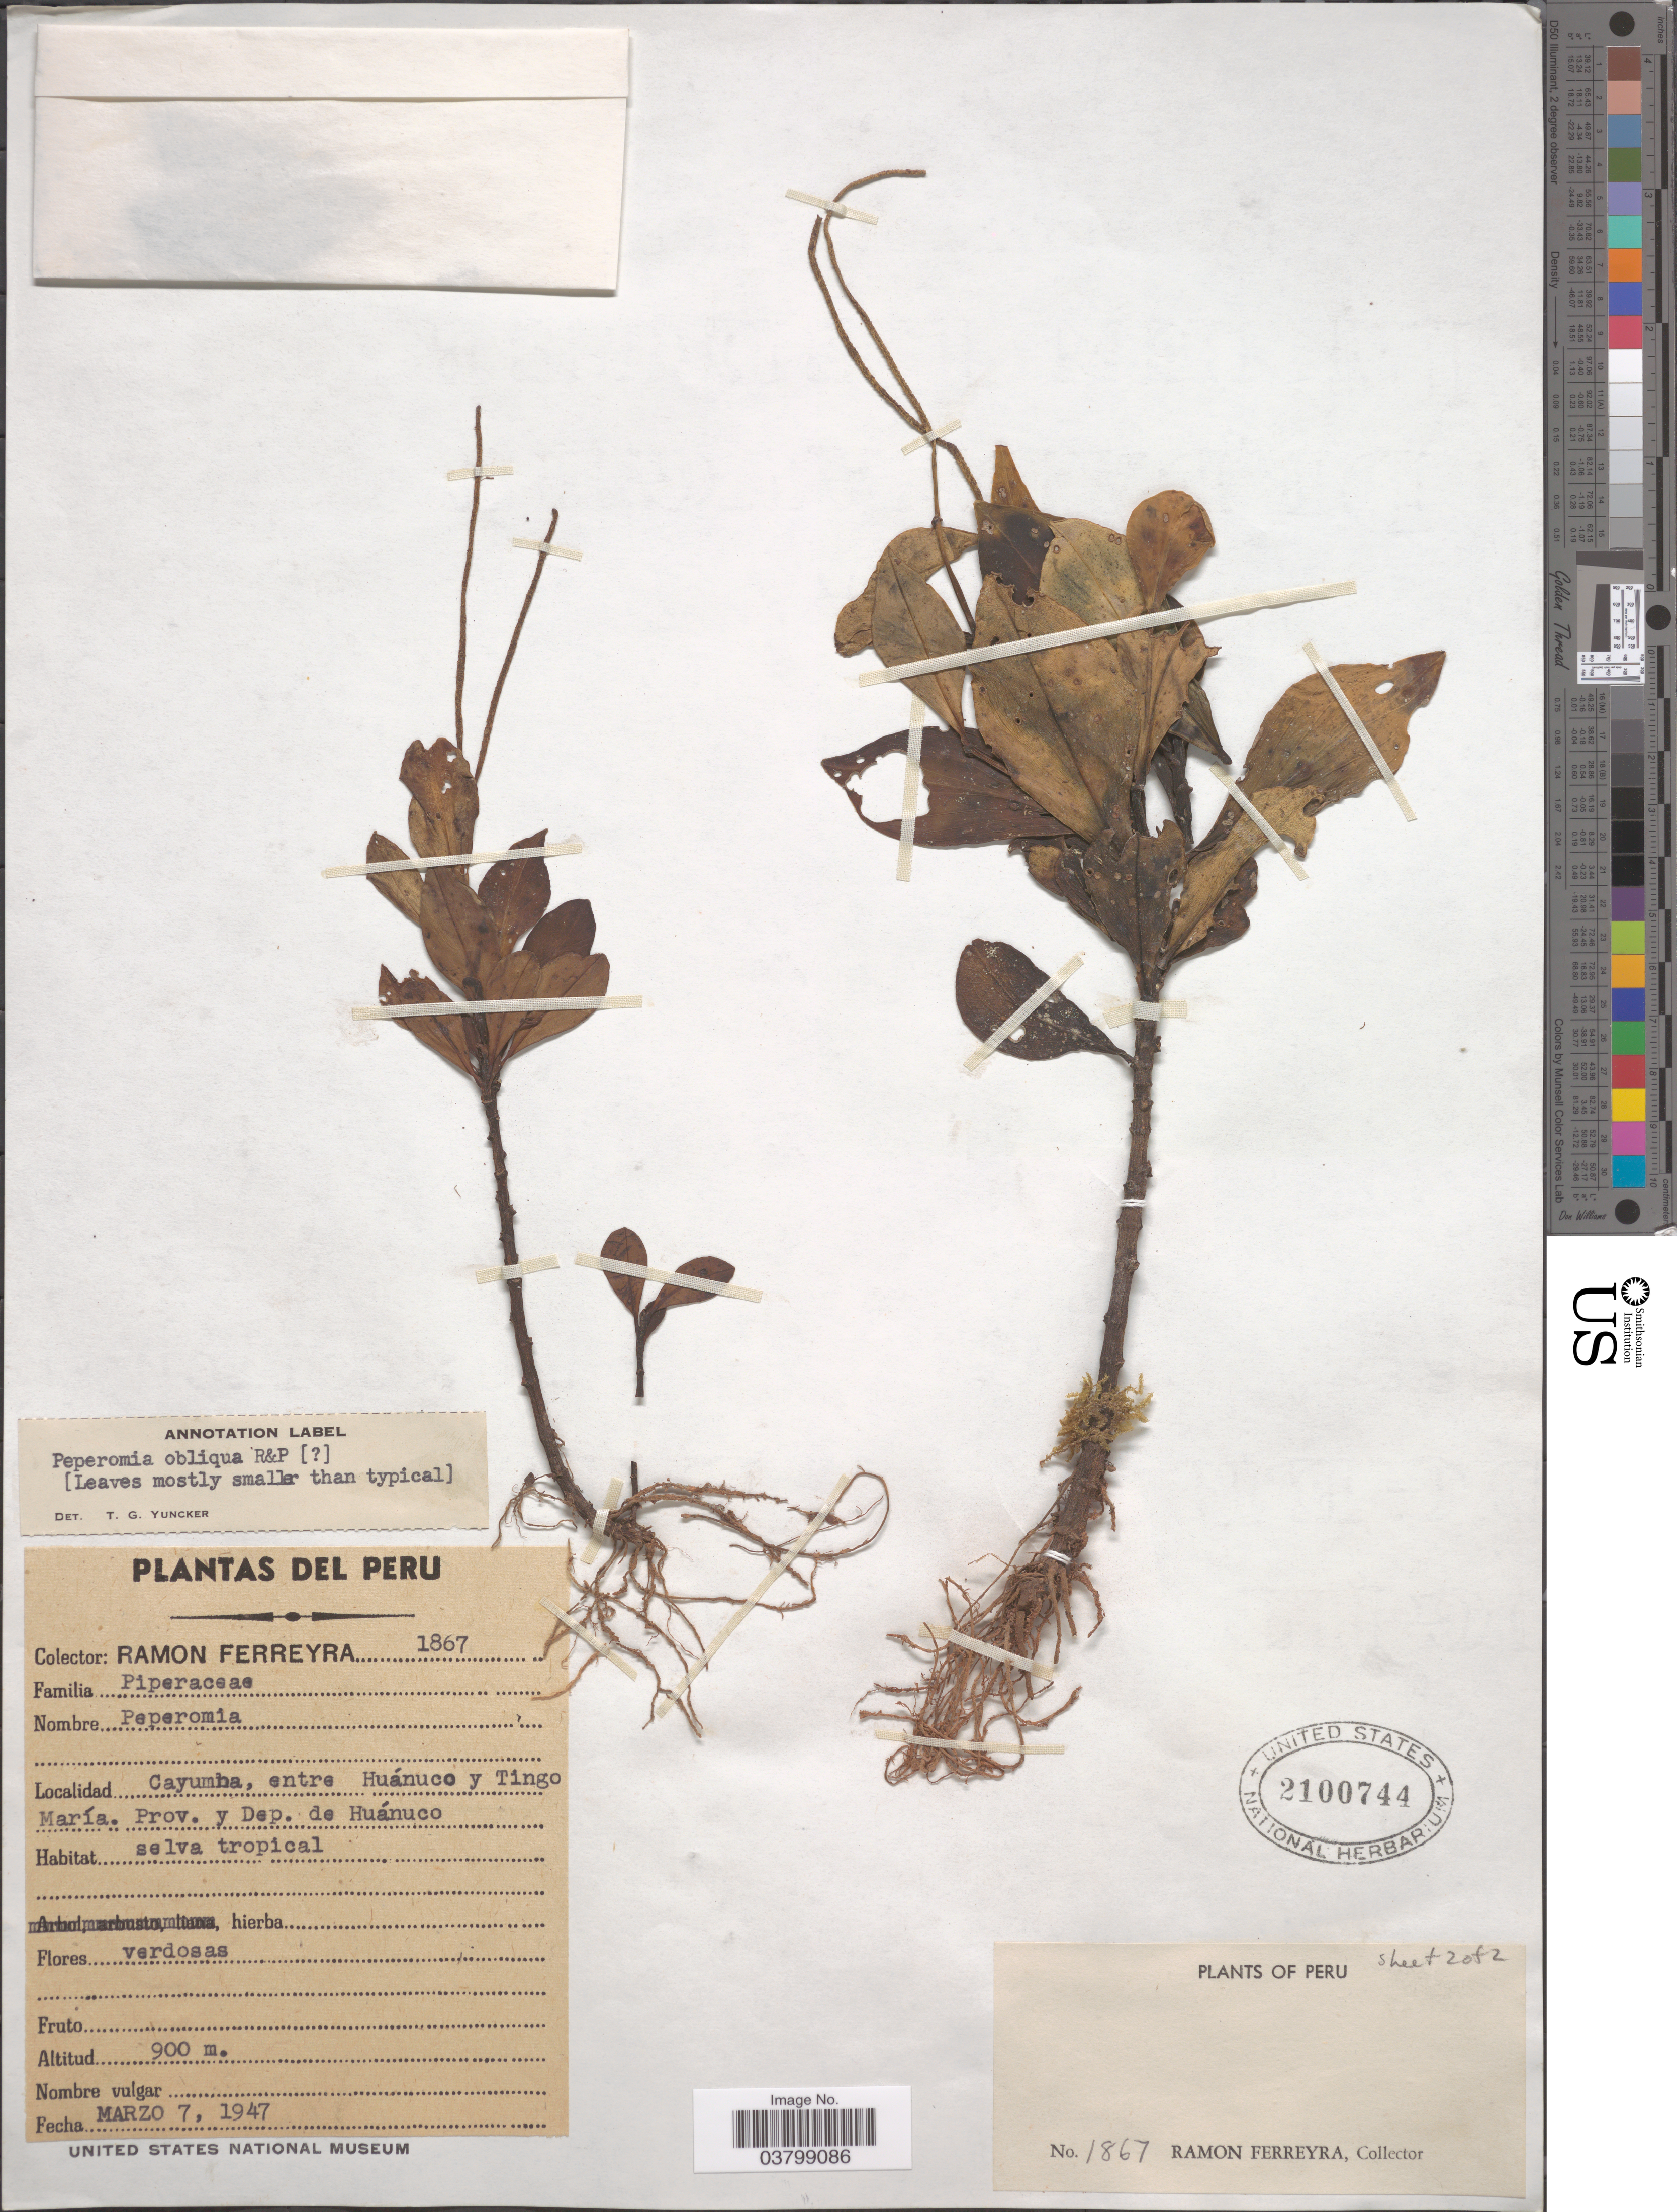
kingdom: Plantae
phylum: Tracheophyta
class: Magnoliopsida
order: Piperales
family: Piperaceae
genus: Peperomia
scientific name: Peperomia sp.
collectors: R. A. Ferreyra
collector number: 1867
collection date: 1947-03-07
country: Peru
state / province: Huánuco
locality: Cayumba, entre Huánuco y Tingo María. Dep. de Huánuco.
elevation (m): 900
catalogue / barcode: US 2100744